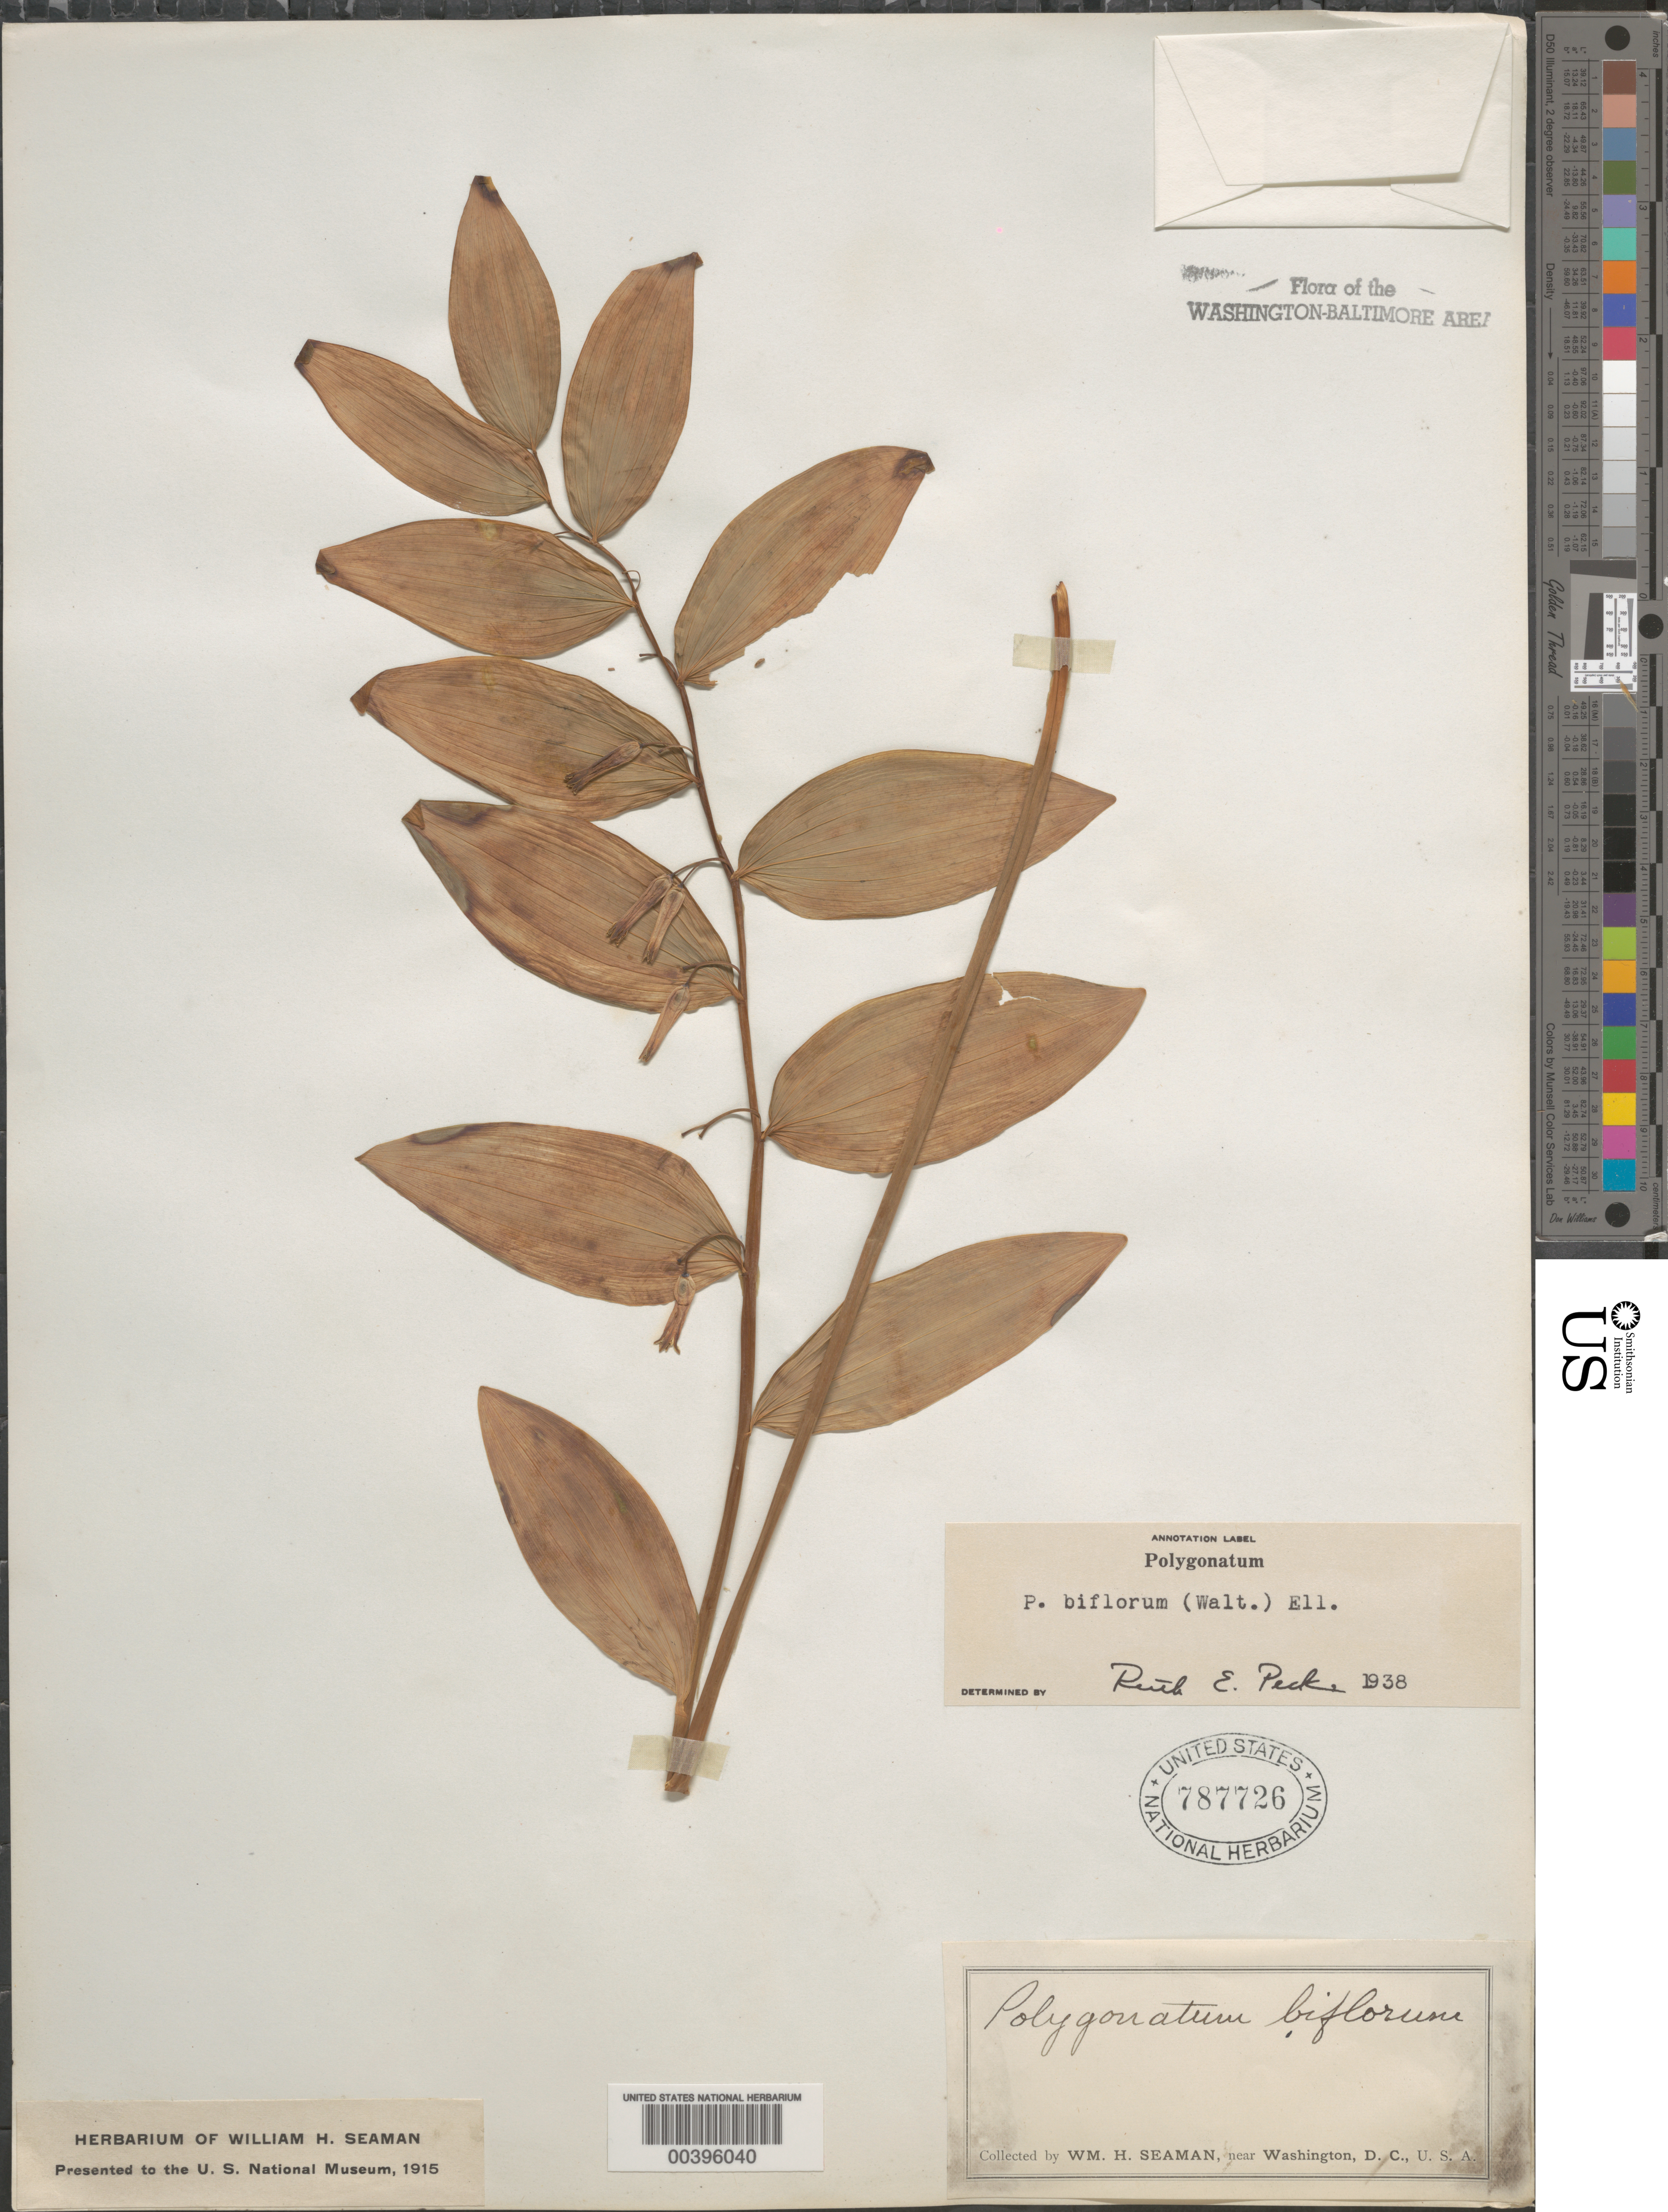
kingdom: Plantae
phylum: Tracheophyta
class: Liliopsida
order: Asparagales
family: Asparagaceae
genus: Polygonatum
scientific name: Polygonatum biflorum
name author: (Walter) Elliott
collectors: W. Seaman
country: United States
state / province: District of Columbia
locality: Vicinity of Washington, DC.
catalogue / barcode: US 787726